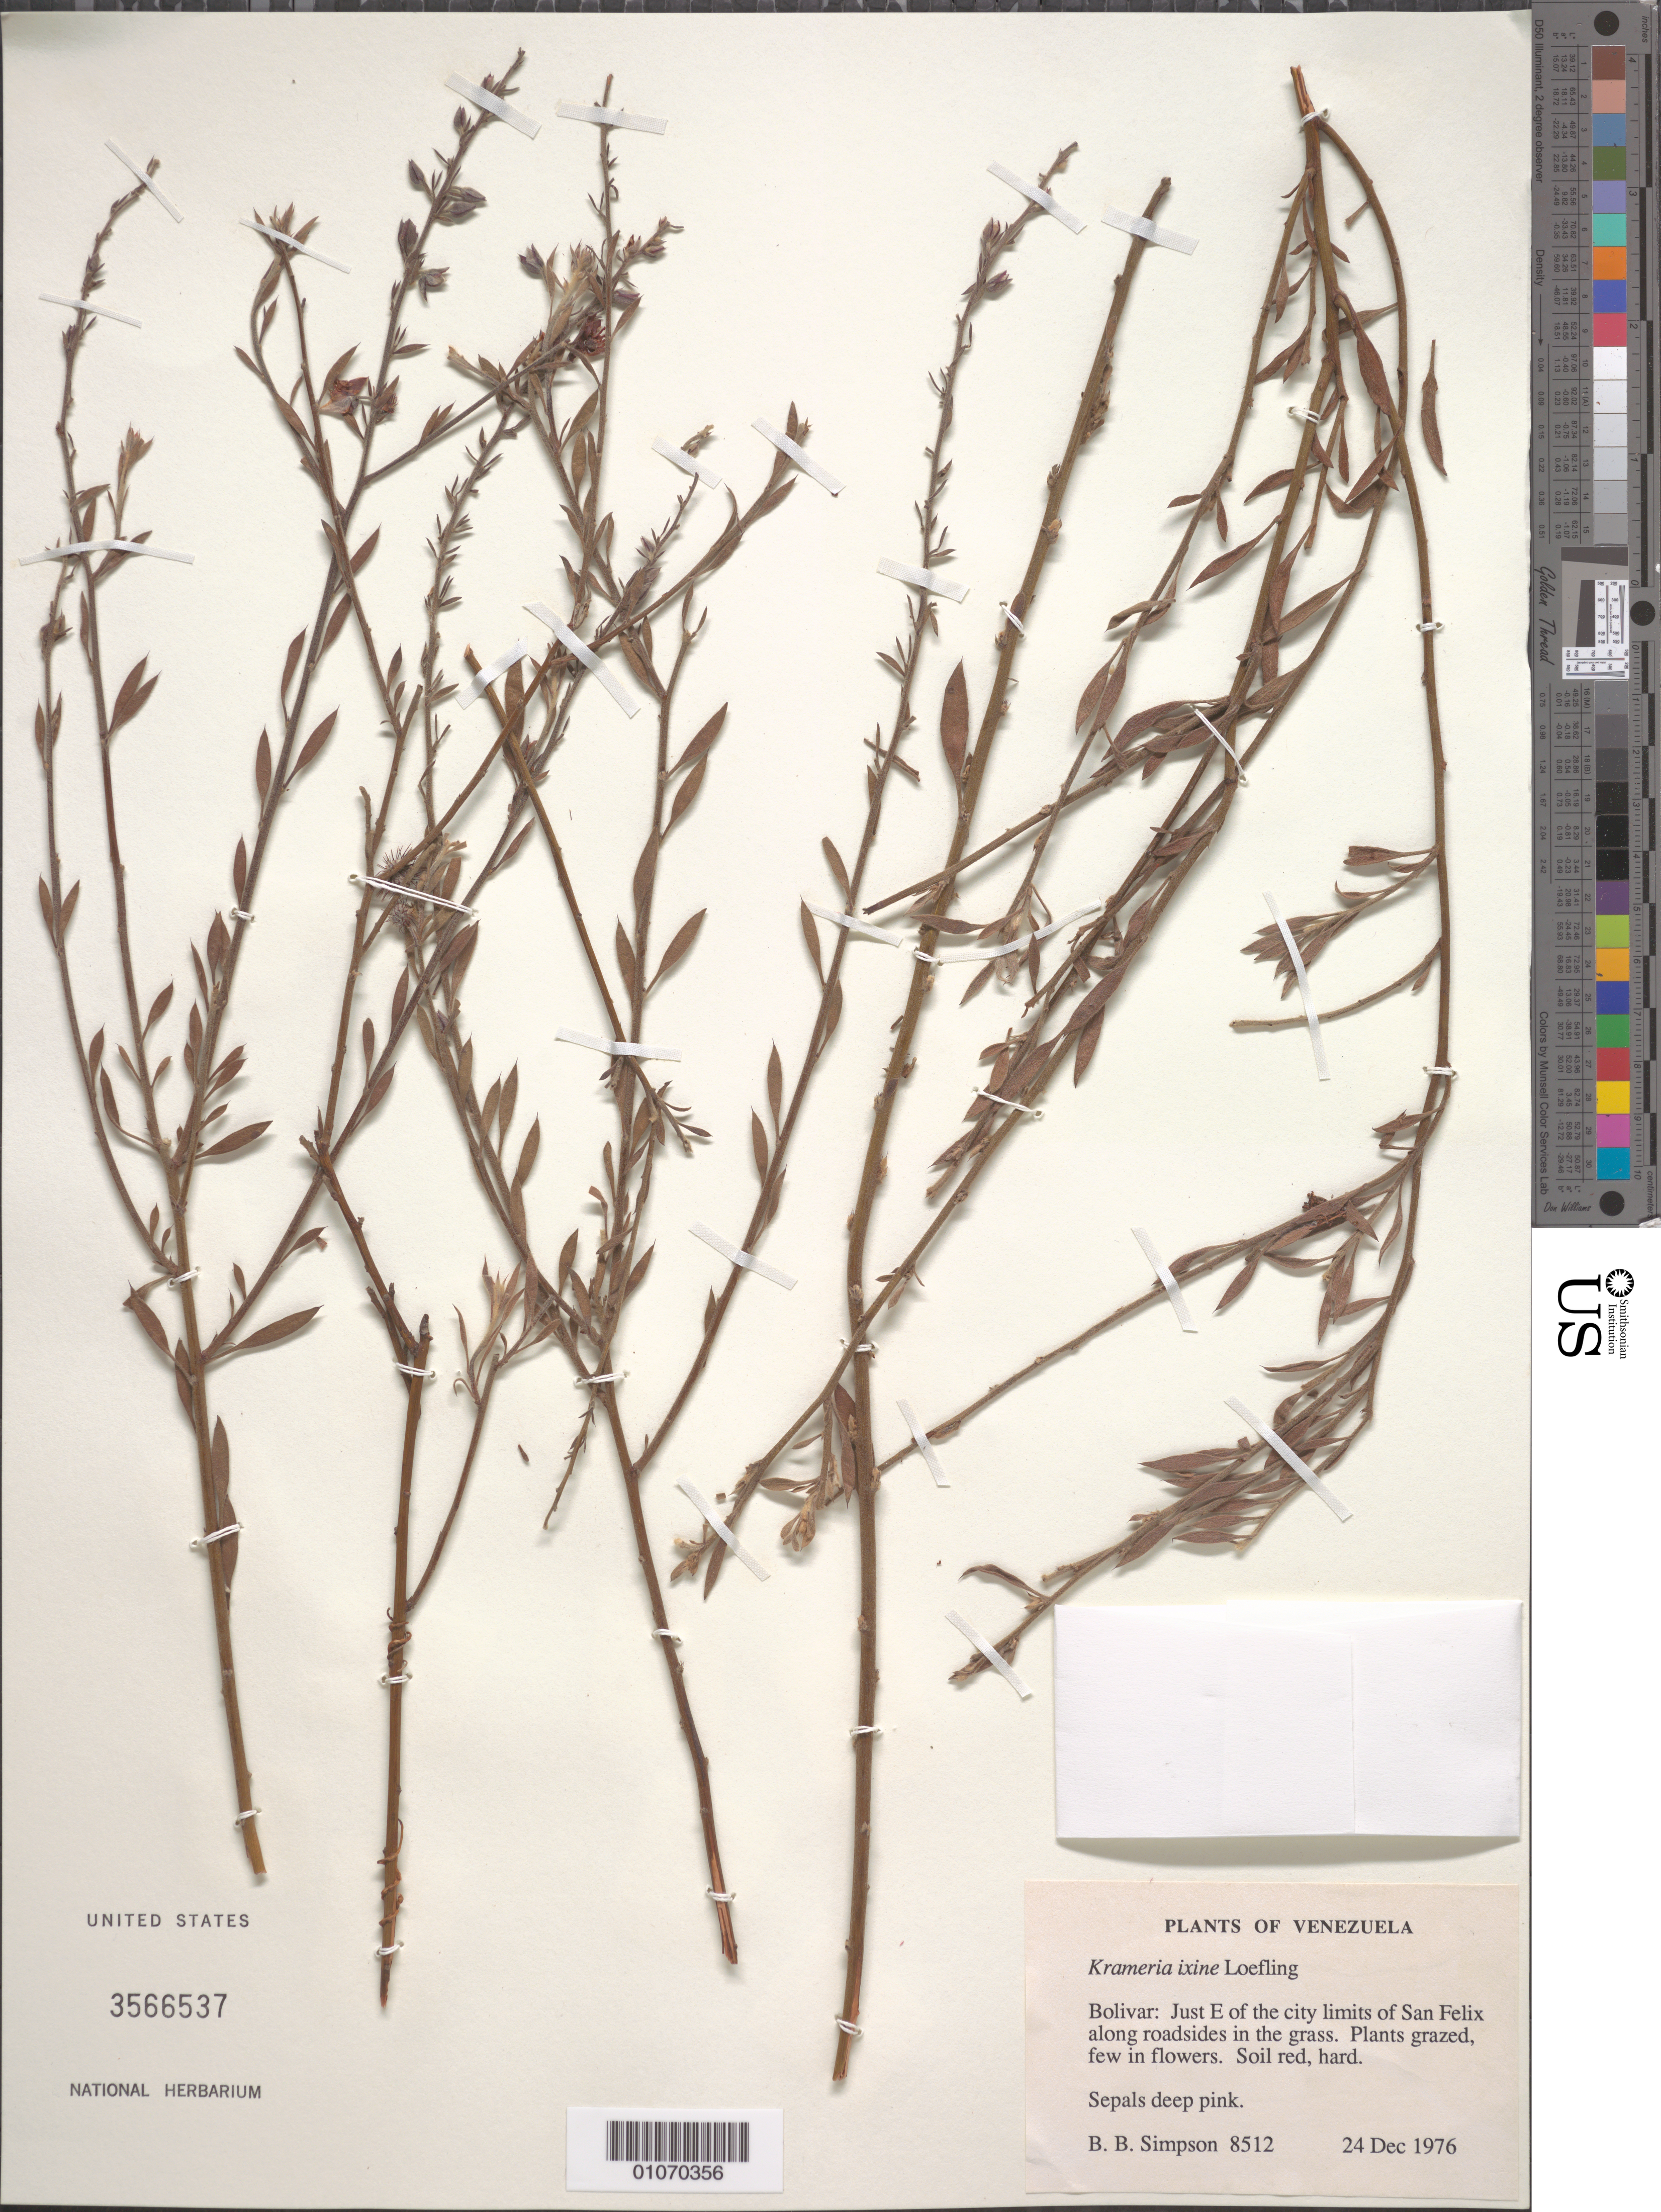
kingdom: Plantae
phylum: Tracheophyta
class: Magnoliopsida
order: Zygophyllales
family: Krameriaceae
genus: Krameria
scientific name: Krameria ixine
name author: L.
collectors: B. B. Simpson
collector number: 8512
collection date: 1976-12-24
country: Venezuela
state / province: Bolívar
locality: Just east of the city limits of San Felix along roadsides in the grass.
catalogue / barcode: US 3566537